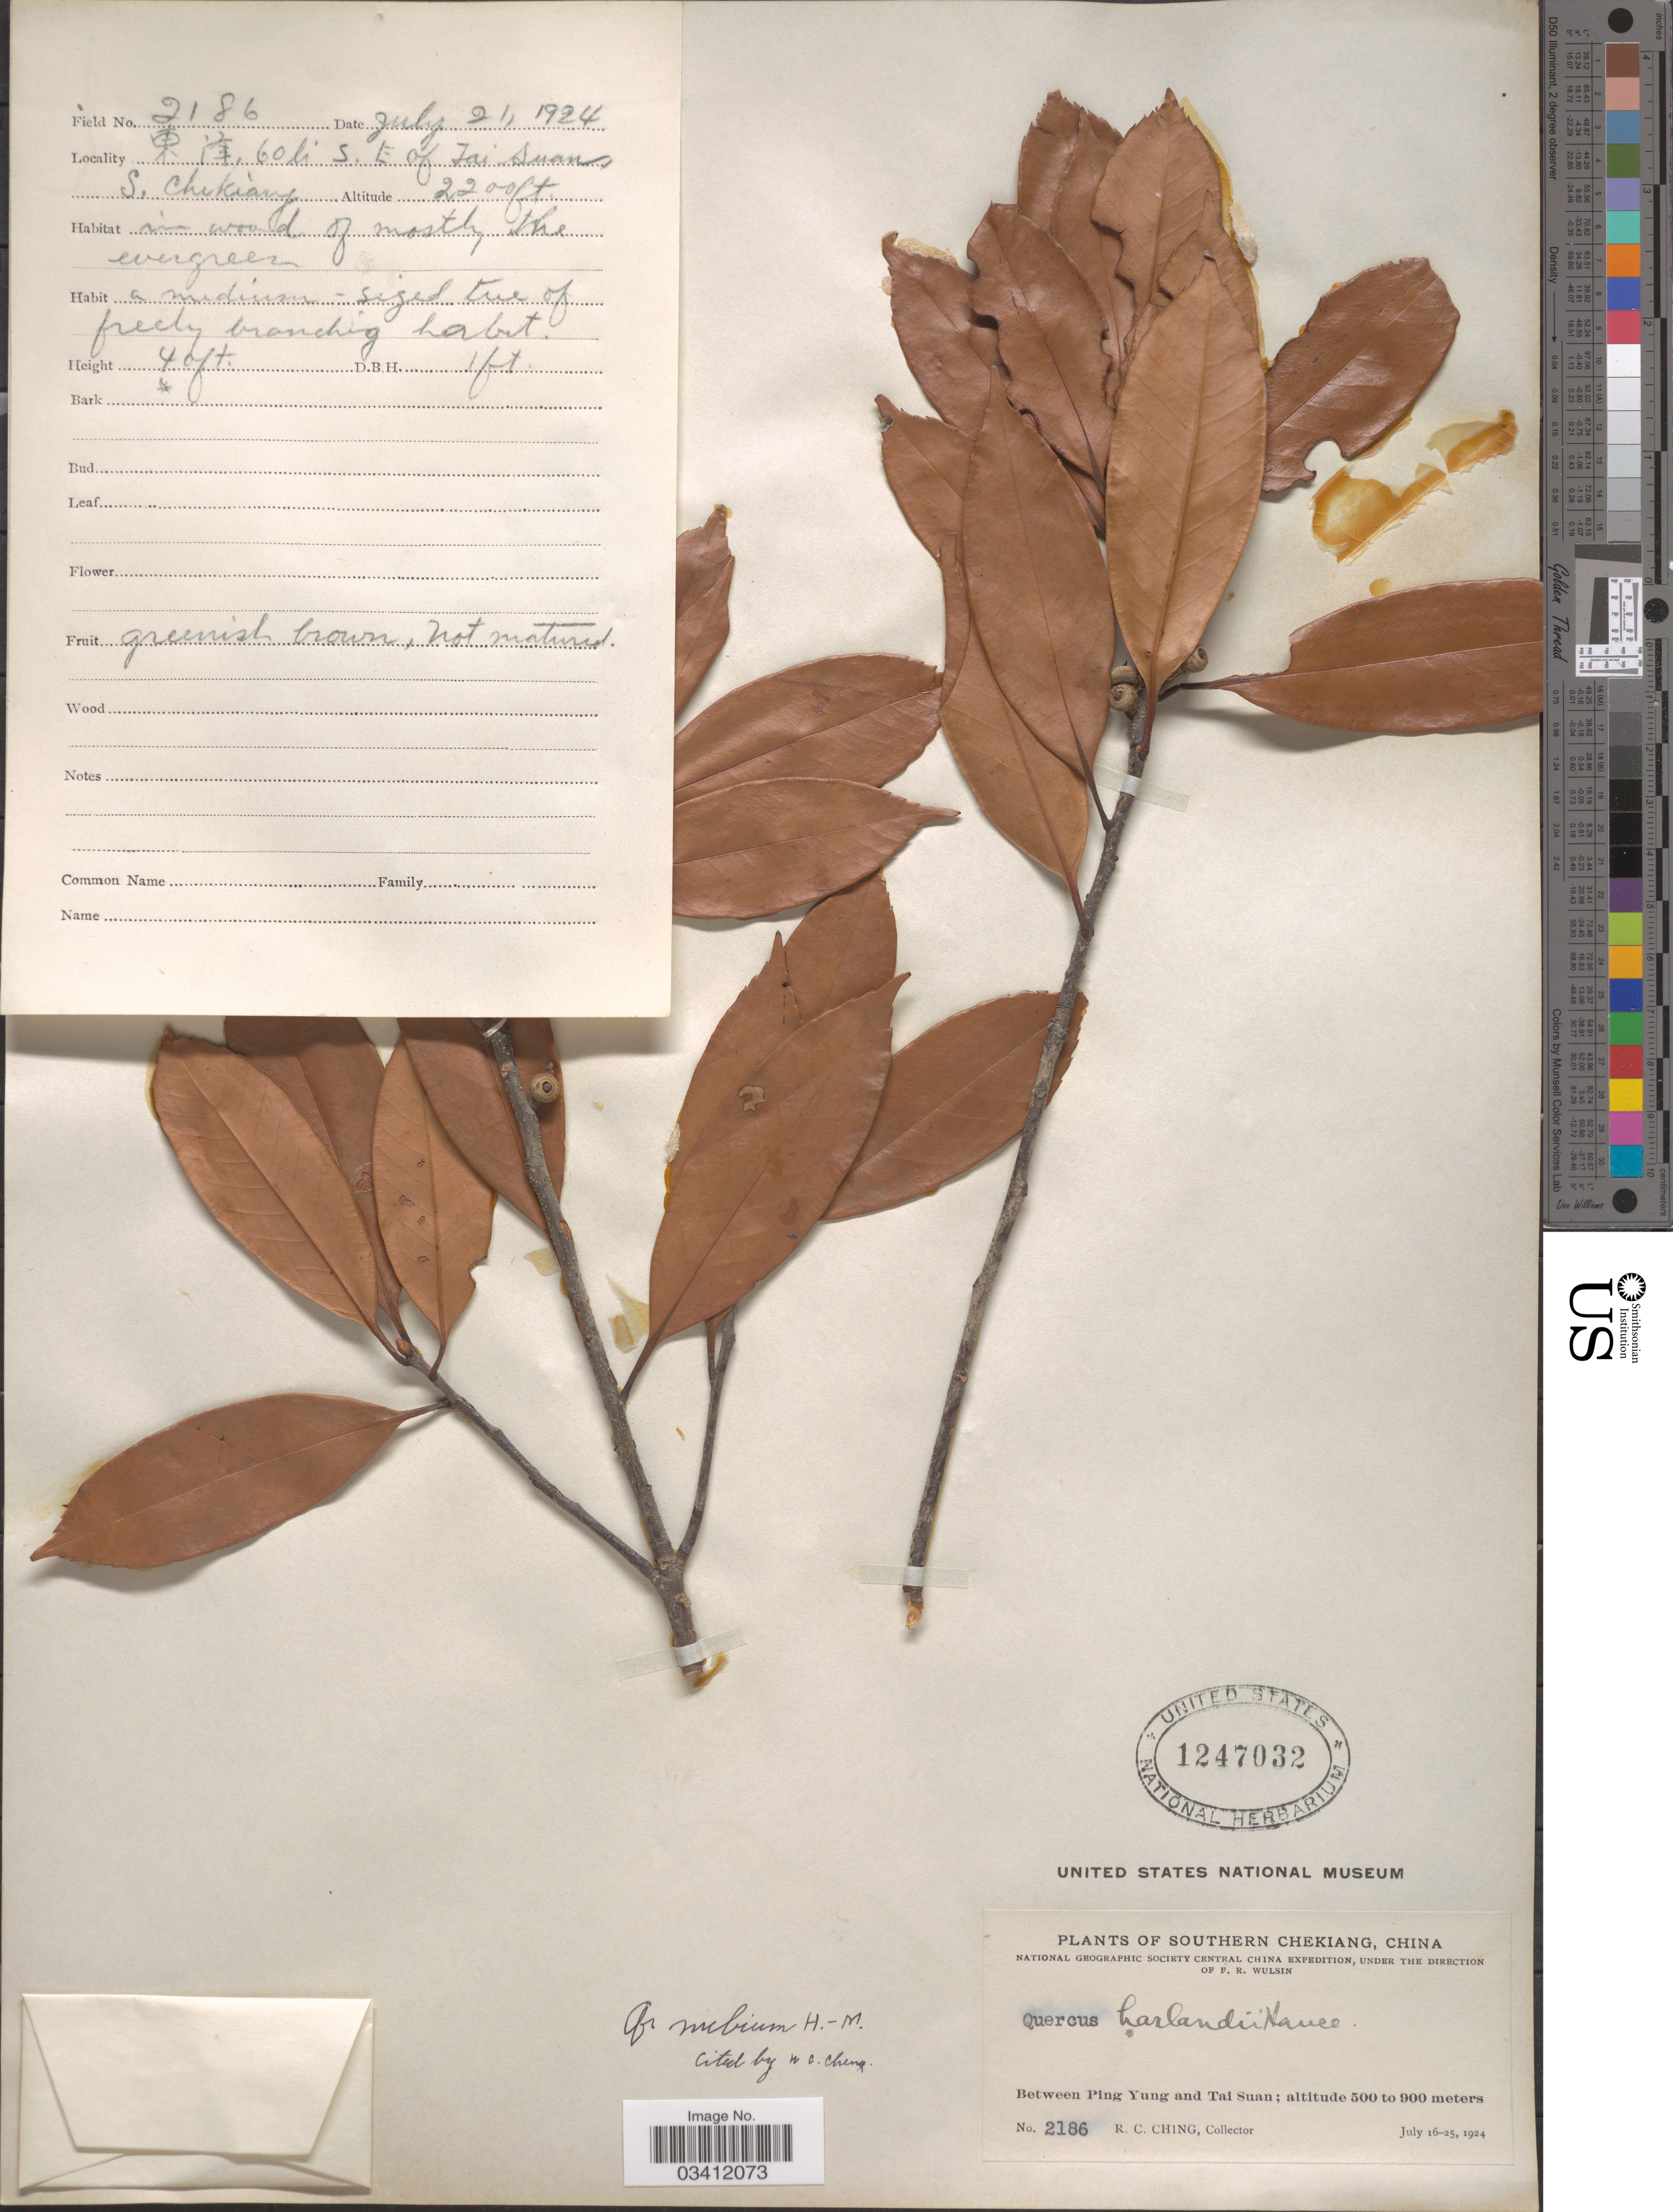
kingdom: Plantae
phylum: Tracheophyta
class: Magnoliopsida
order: Fagales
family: Fagaceae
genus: Quercus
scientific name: Quercus nubium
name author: Hand.-Mazz.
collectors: R. C. Ching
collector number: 2186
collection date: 1924-07-21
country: China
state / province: Zhejiang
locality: Southern Chekiang. Between Ping Yung and Tai Suan. 60 li. S.E. of Tai Suan.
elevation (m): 671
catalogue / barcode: US 1247032